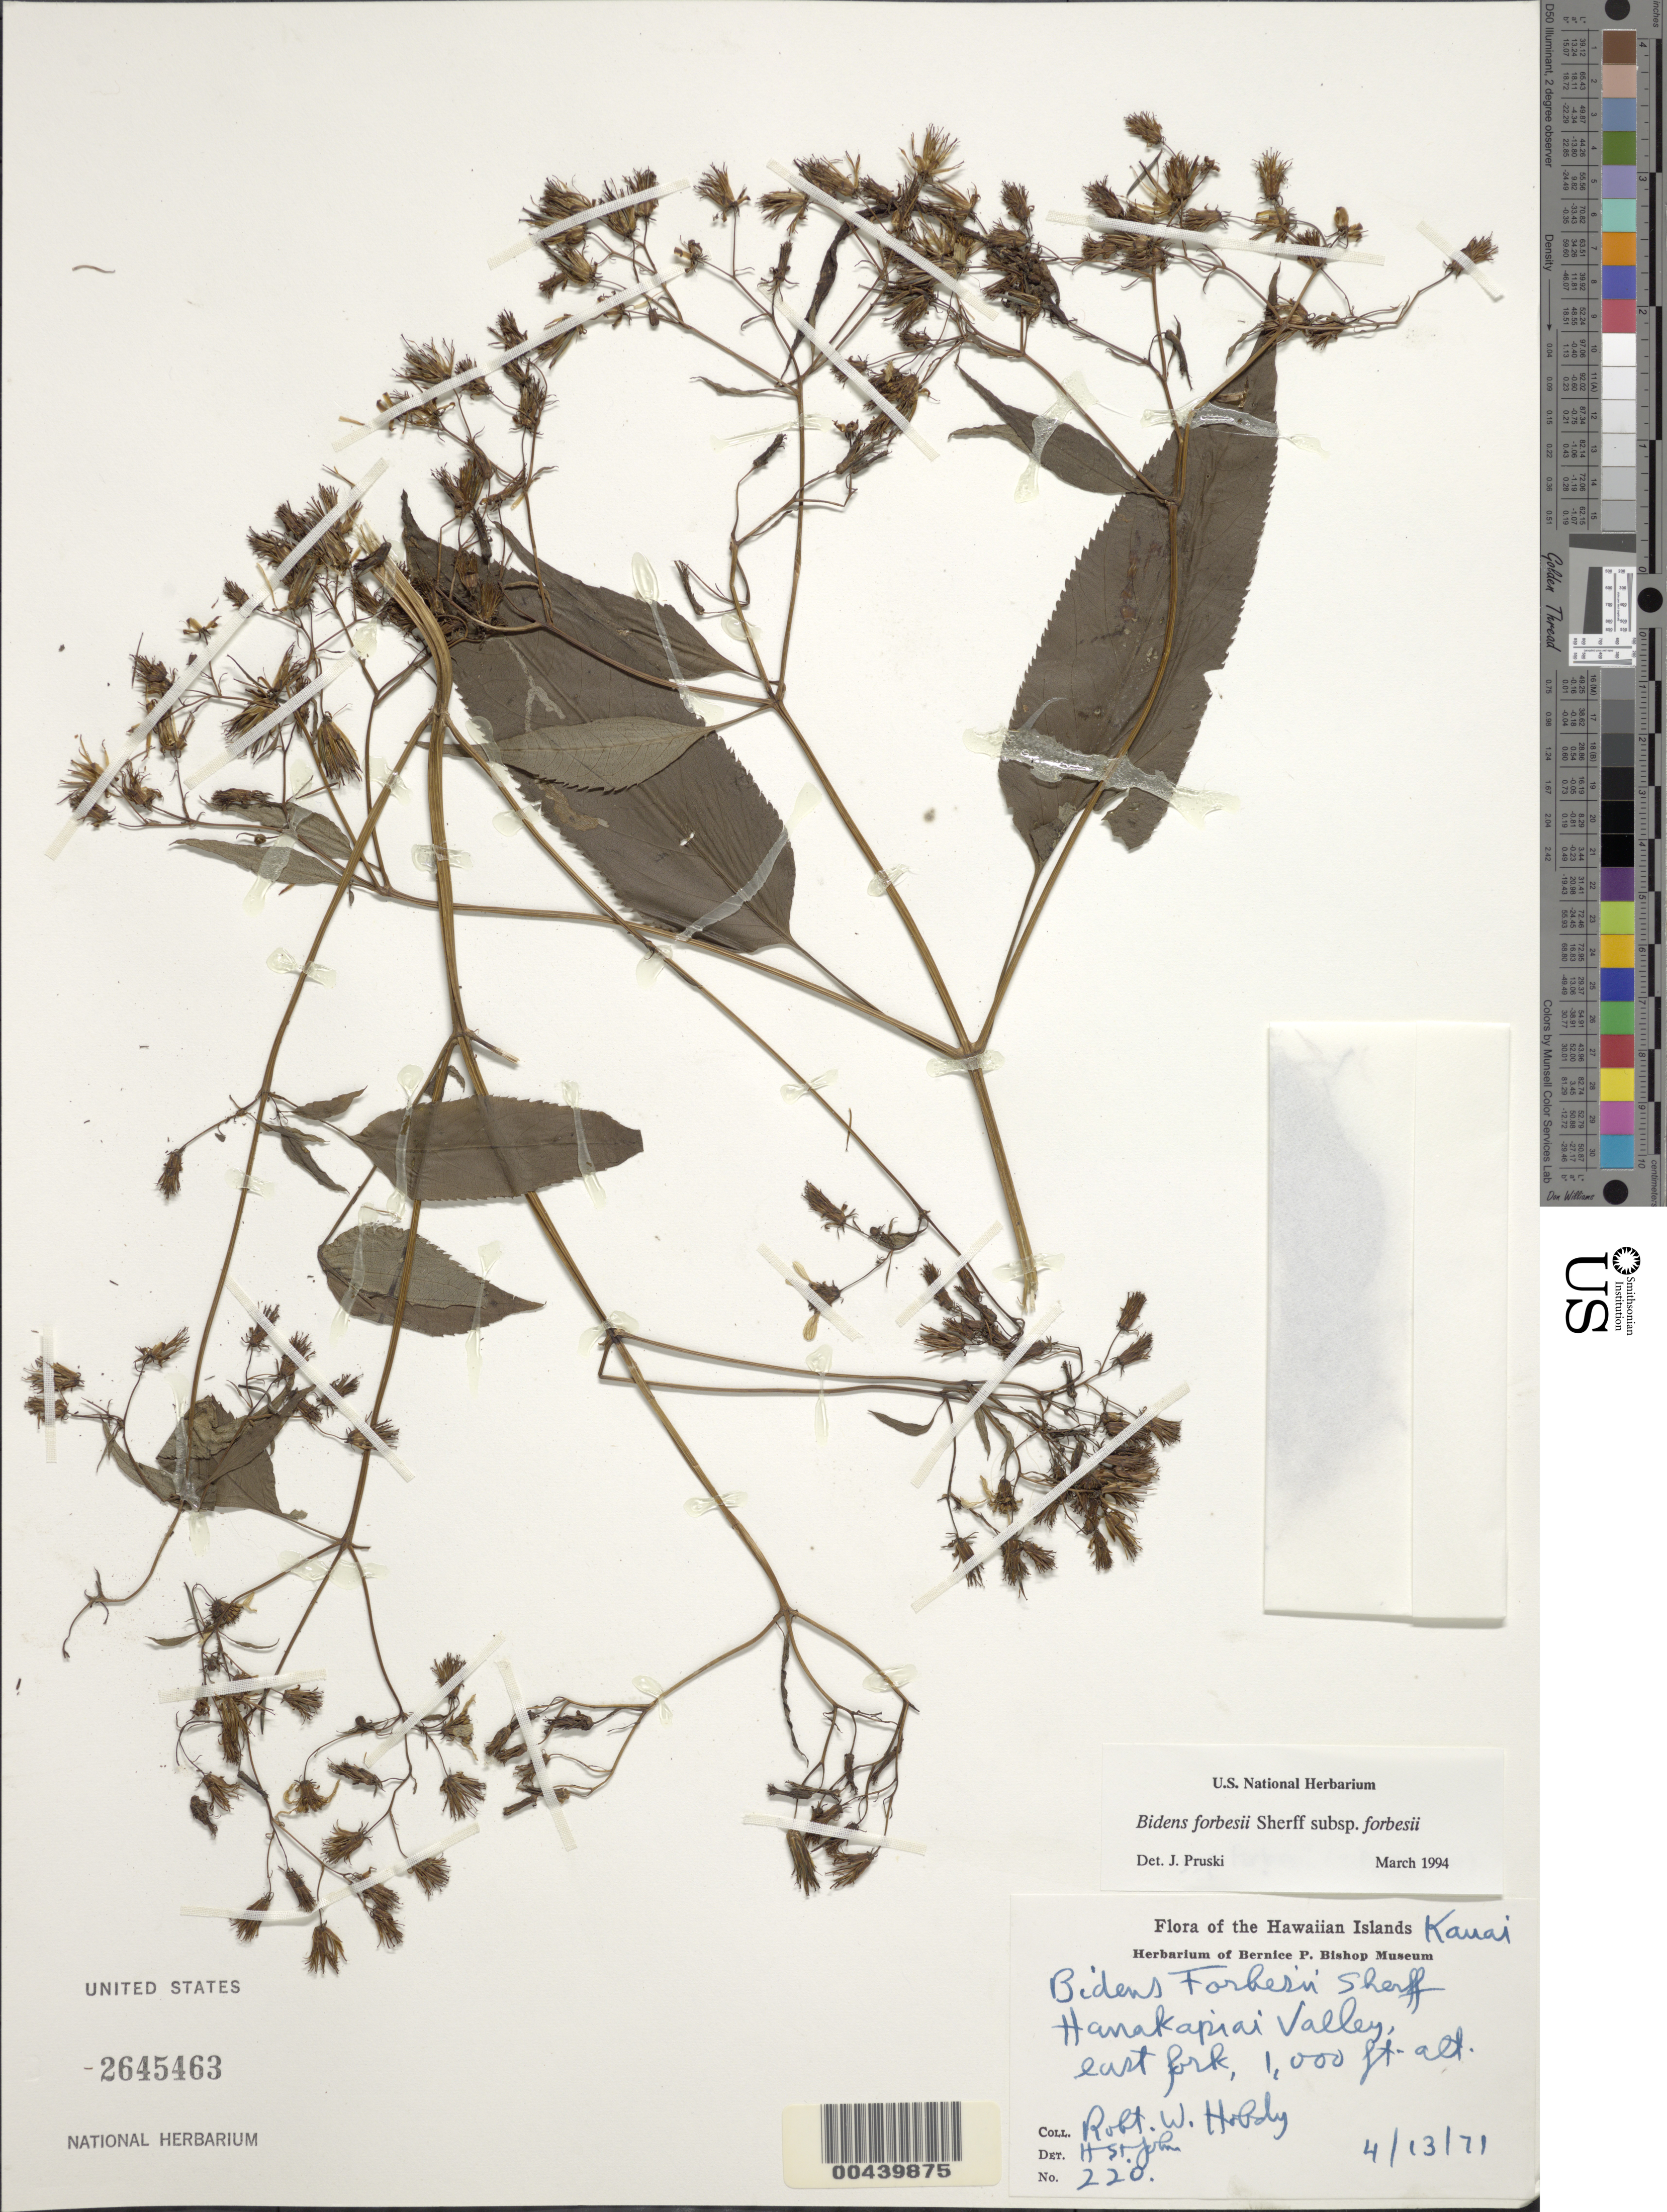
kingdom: Plantae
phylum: Tracheophyta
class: Magnoliopsida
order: Asterales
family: Asteraceae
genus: Bidens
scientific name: Bidens forbesii subsp. forbesii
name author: Sherff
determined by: Pruski, J. F.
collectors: R. Hobdy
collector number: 220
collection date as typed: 13 Apr 1971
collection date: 1971-04-13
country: United States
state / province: Hawaii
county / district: Kauai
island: Kaua'i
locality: Hanakapiai Valley, E fork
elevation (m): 305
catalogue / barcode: US 2645463